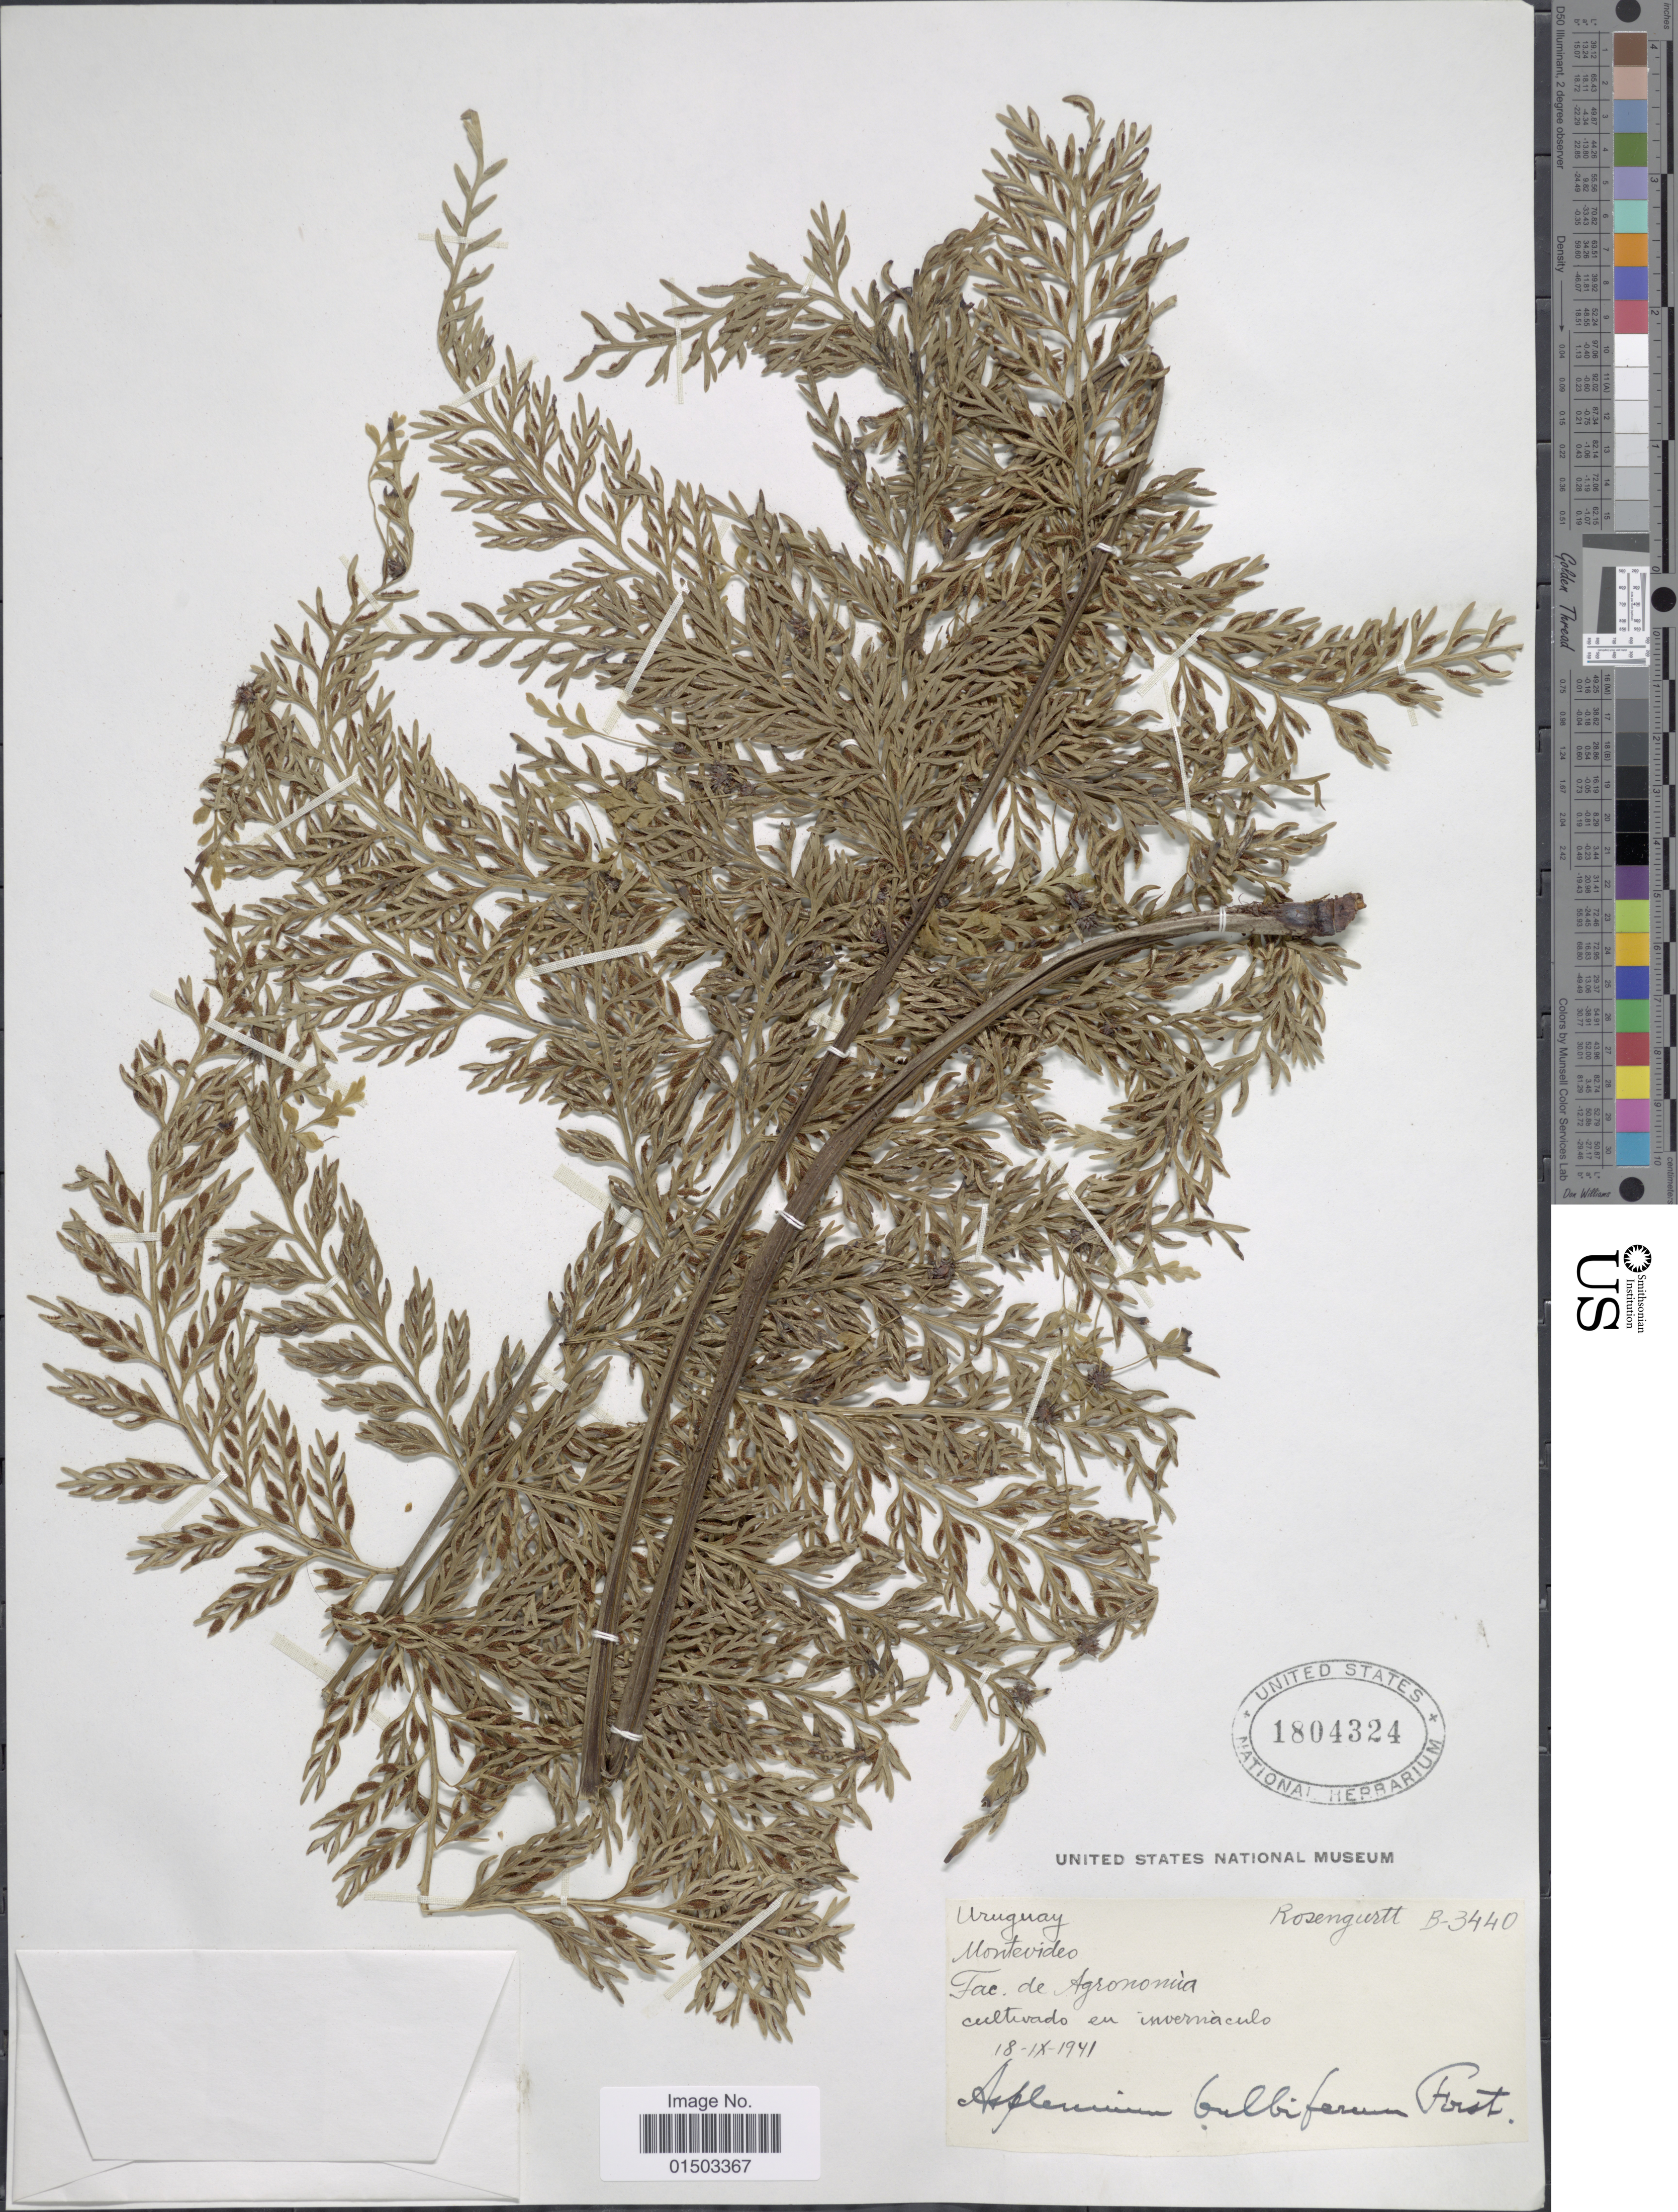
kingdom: Plantae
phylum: Tracheophyta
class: Polypodiopsida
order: Polypodiales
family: Aspleniaceae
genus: Asplenium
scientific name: Asplenium bulbiferum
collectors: Rosengurtt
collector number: B-3440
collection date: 1941-09-18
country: Uruguay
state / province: Montevideo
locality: Uruguay, Montevideo, Fac. de Agronomia. cultivado en invernaculo.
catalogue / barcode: US 1804324